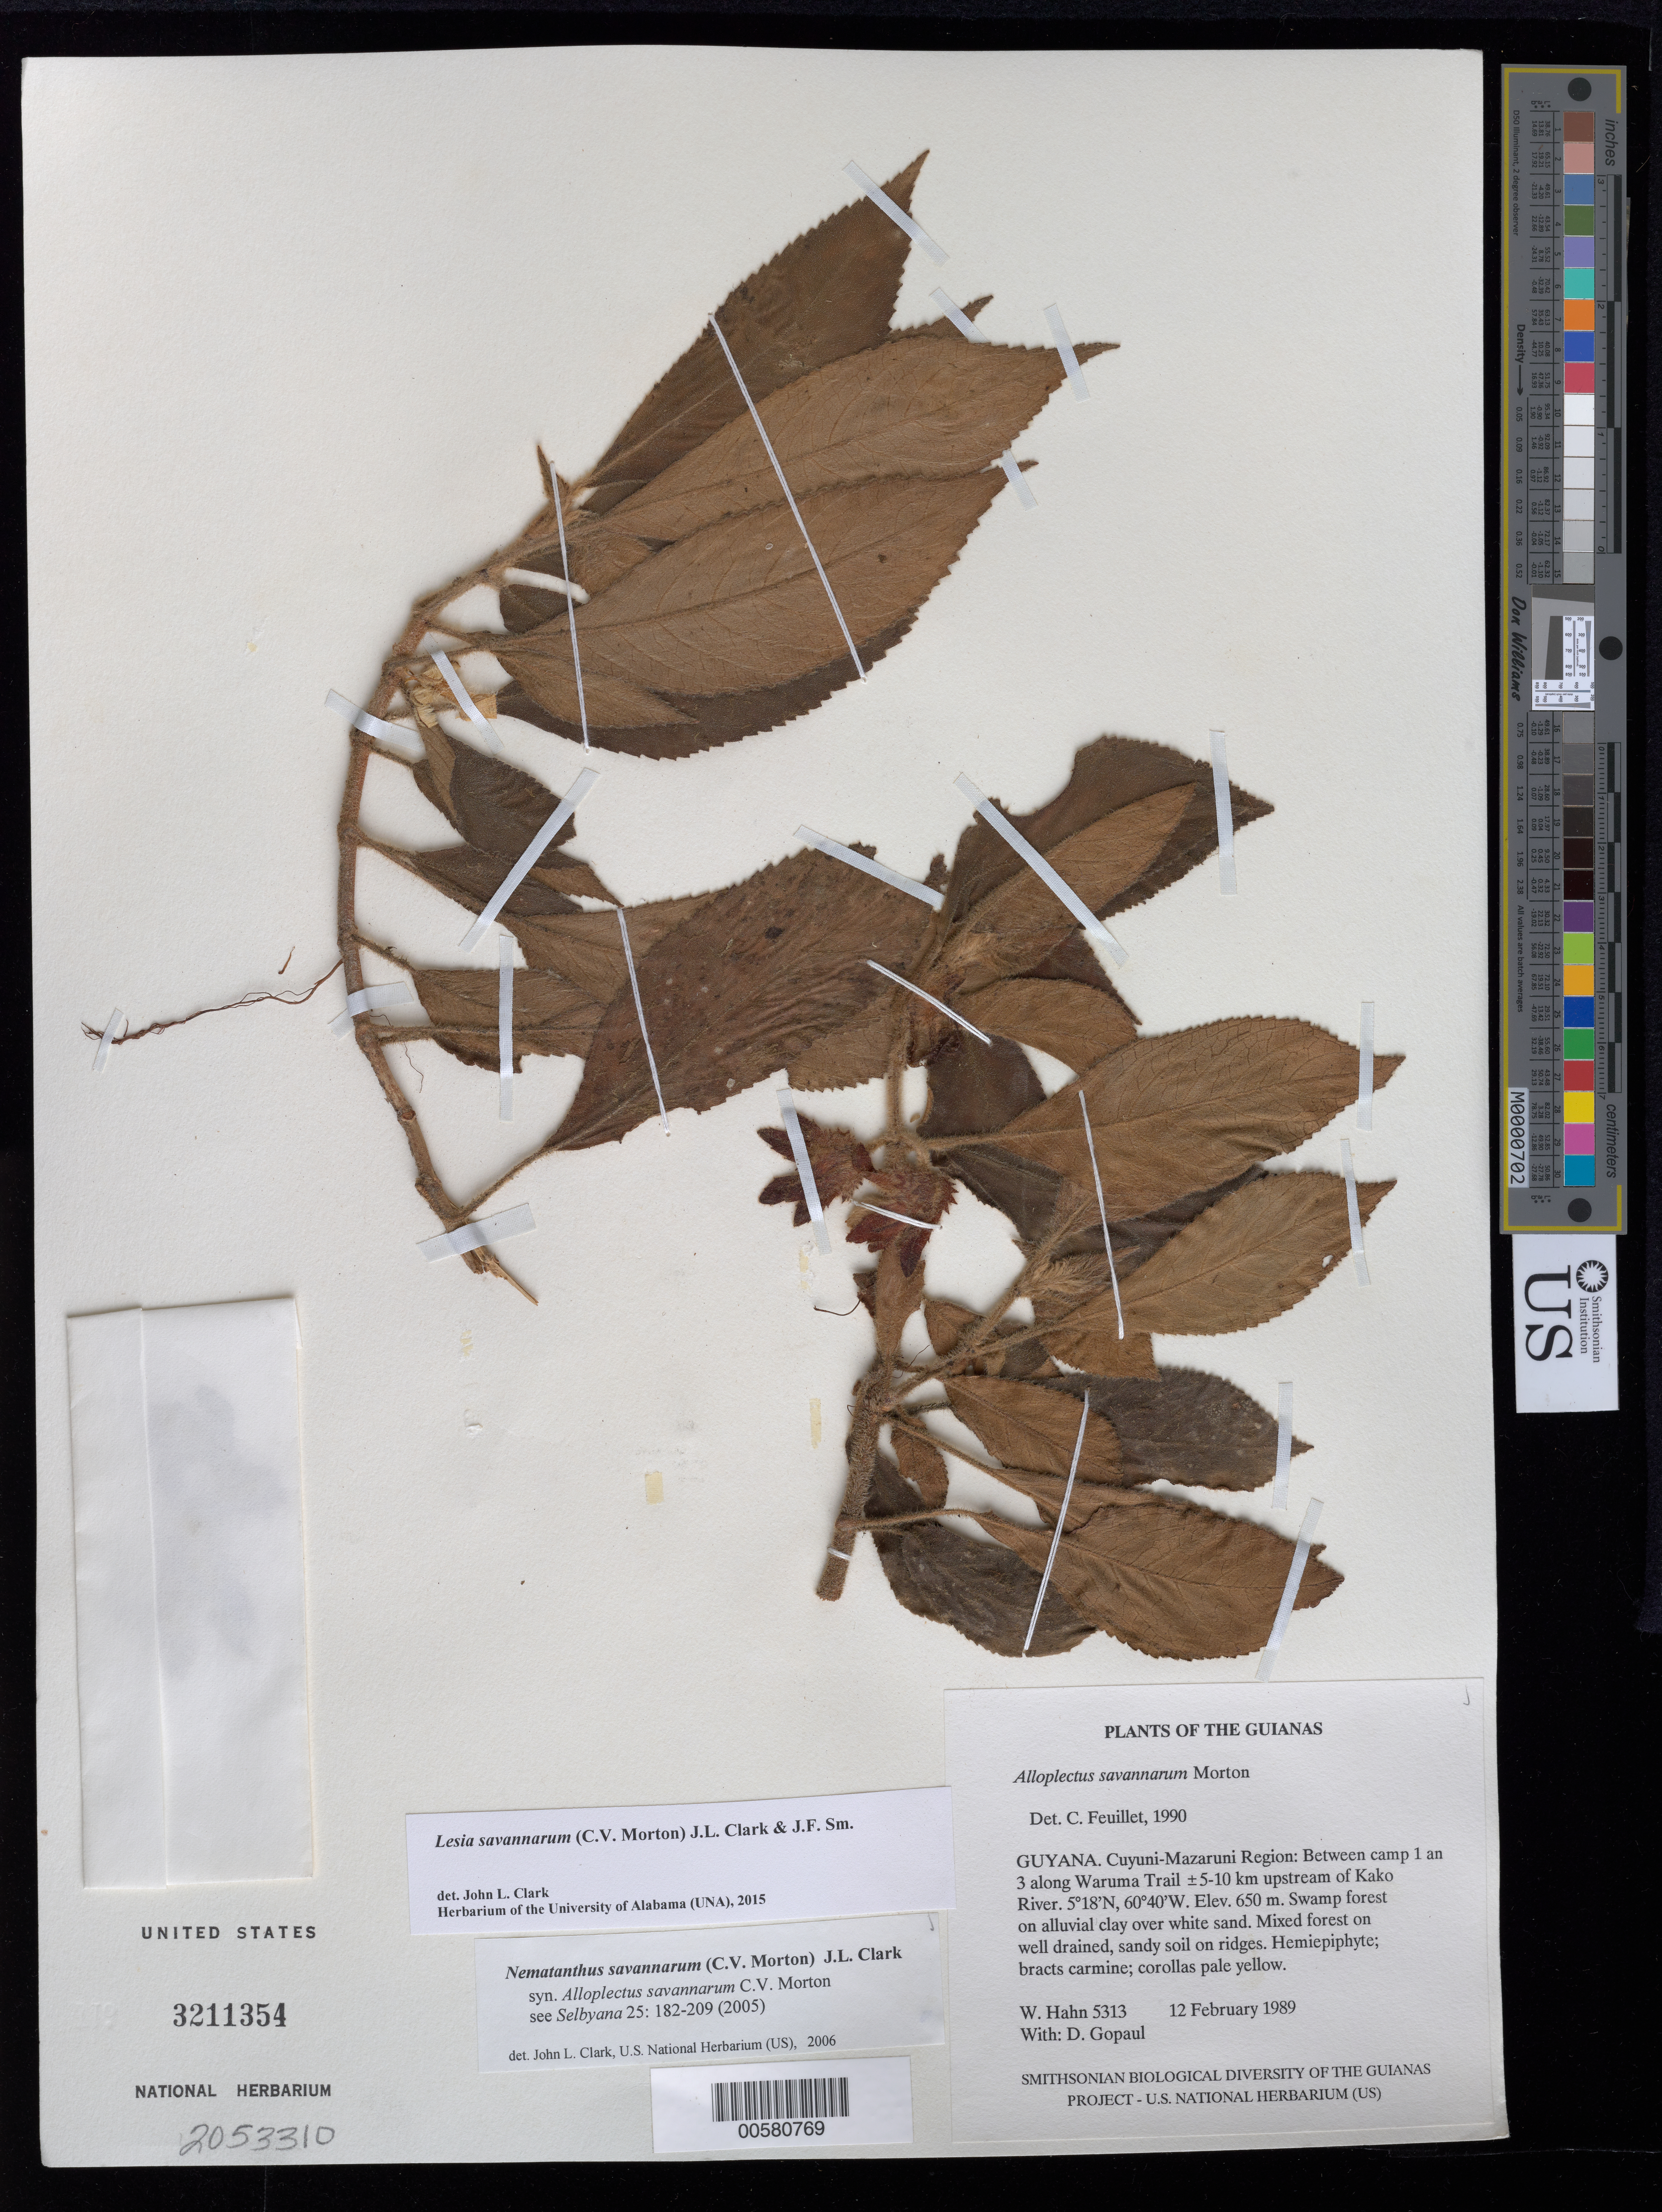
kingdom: Plantae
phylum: Tracheophyta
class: Magnoliopsida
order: Lamiales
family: Gesneriaceae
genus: Nematanthus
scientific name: Nematanthus savannarum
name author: (C.V. Morton in Maguire) J.L. Clark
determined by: Clark, J. L., (SEL), The Marie Selby Botanical Garden (UNITED STATES)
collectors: W. J. Hahn & D. Gopaul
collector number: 5313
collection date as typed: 12 Feb 1989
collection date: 1989-02-12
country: Guyana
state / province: Cuyuni-Mazaruni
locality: Between camp 1 and 3 along Waruma Trail ±5-10 km upstream of Kako River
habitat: Swamp forest on alluvial red clay over white sand; mixed forest on well drained, sandy soil on ridges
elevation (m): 650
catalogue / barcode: US 3211354